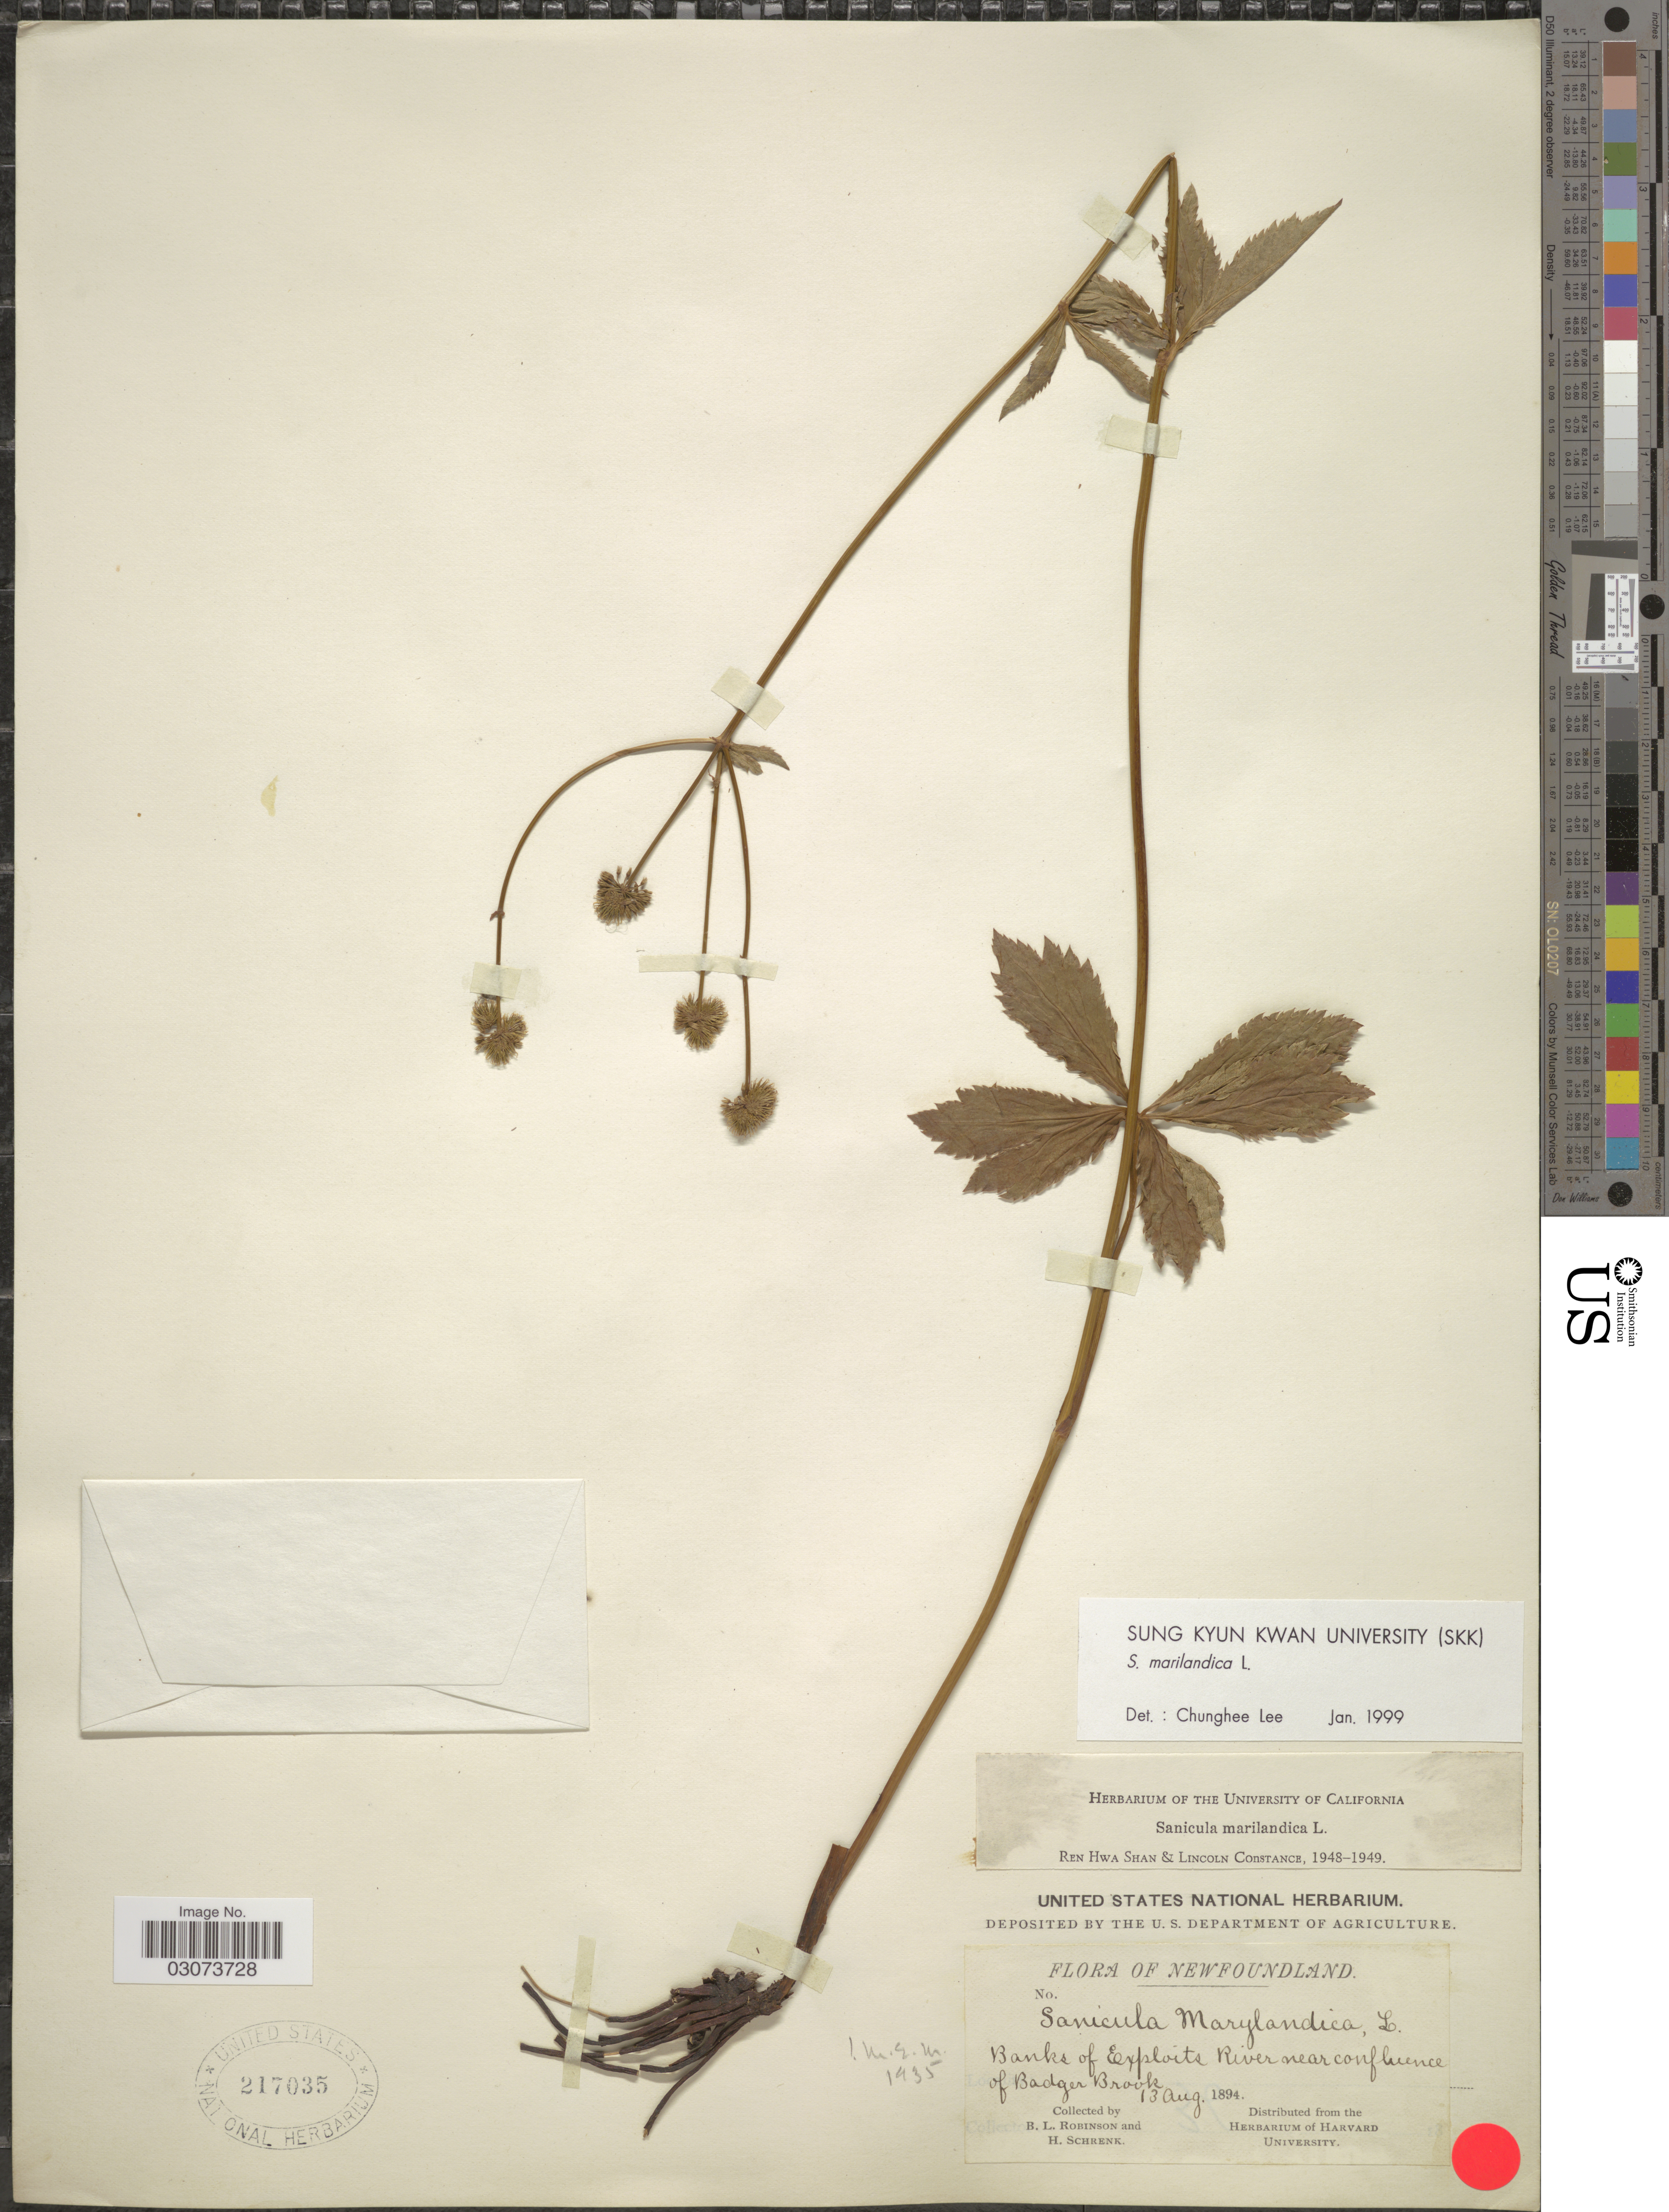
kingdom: Plantae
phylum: Tracheophyta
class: Magnoliopsida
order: Apiales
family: Apiaceae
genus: Sanicula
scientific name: Sanicula marilandica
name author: L.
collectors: B. L. Robinson & H. Schrenk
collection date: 1894-08-13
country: Canada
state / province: Newfoundland and Labrador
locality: Banks of Exploits River near confluence of Badger Brook.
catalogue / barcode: US 217035